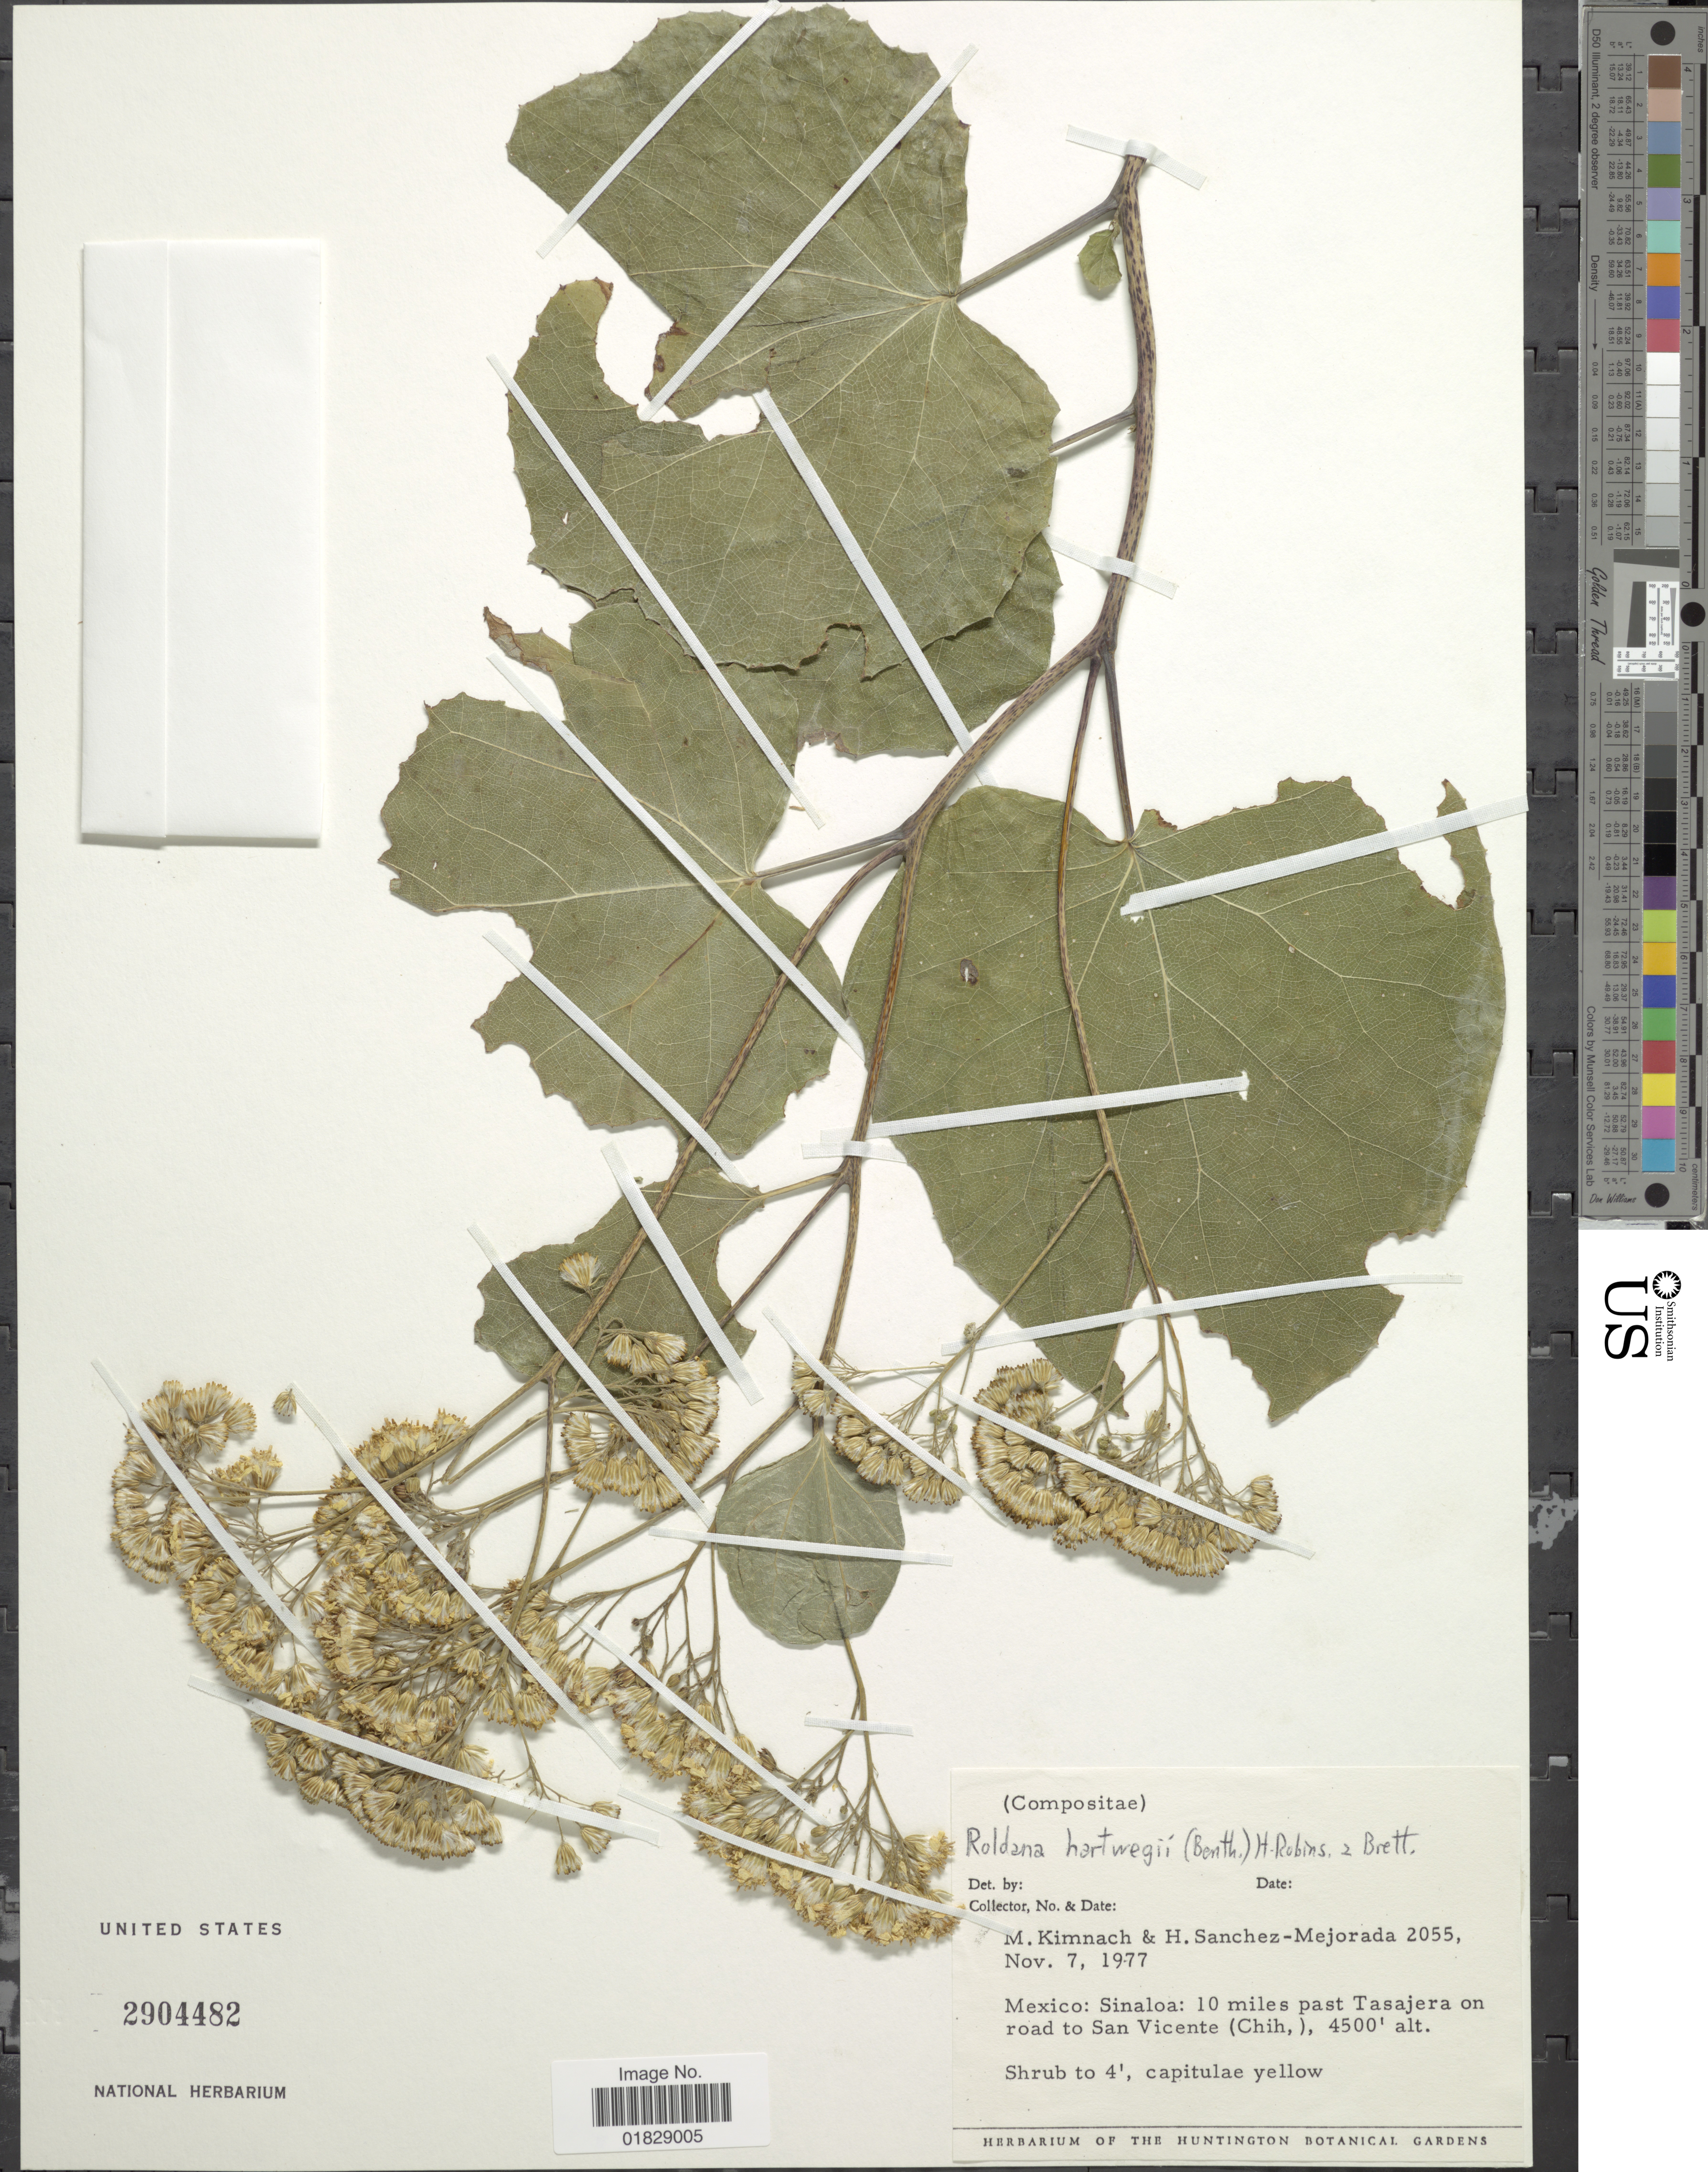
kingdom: Plantae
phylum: Tracheophyta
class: Magnoliopsida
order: Asterales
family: Asteraceae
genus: Roldana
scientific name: Roldana hartwegii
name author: (Benth.) H. Rob. & Brettell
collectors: M. W. Kimnach & H. Sánchez-Mejorada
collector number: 2055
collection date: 1977-11-07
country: Mexico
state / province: Sinaloa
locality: Mexico: Sinaloa: 10 miles past Tasajera on road to San Vicente (Chih.)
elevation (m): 1372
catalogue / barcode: US 2904482